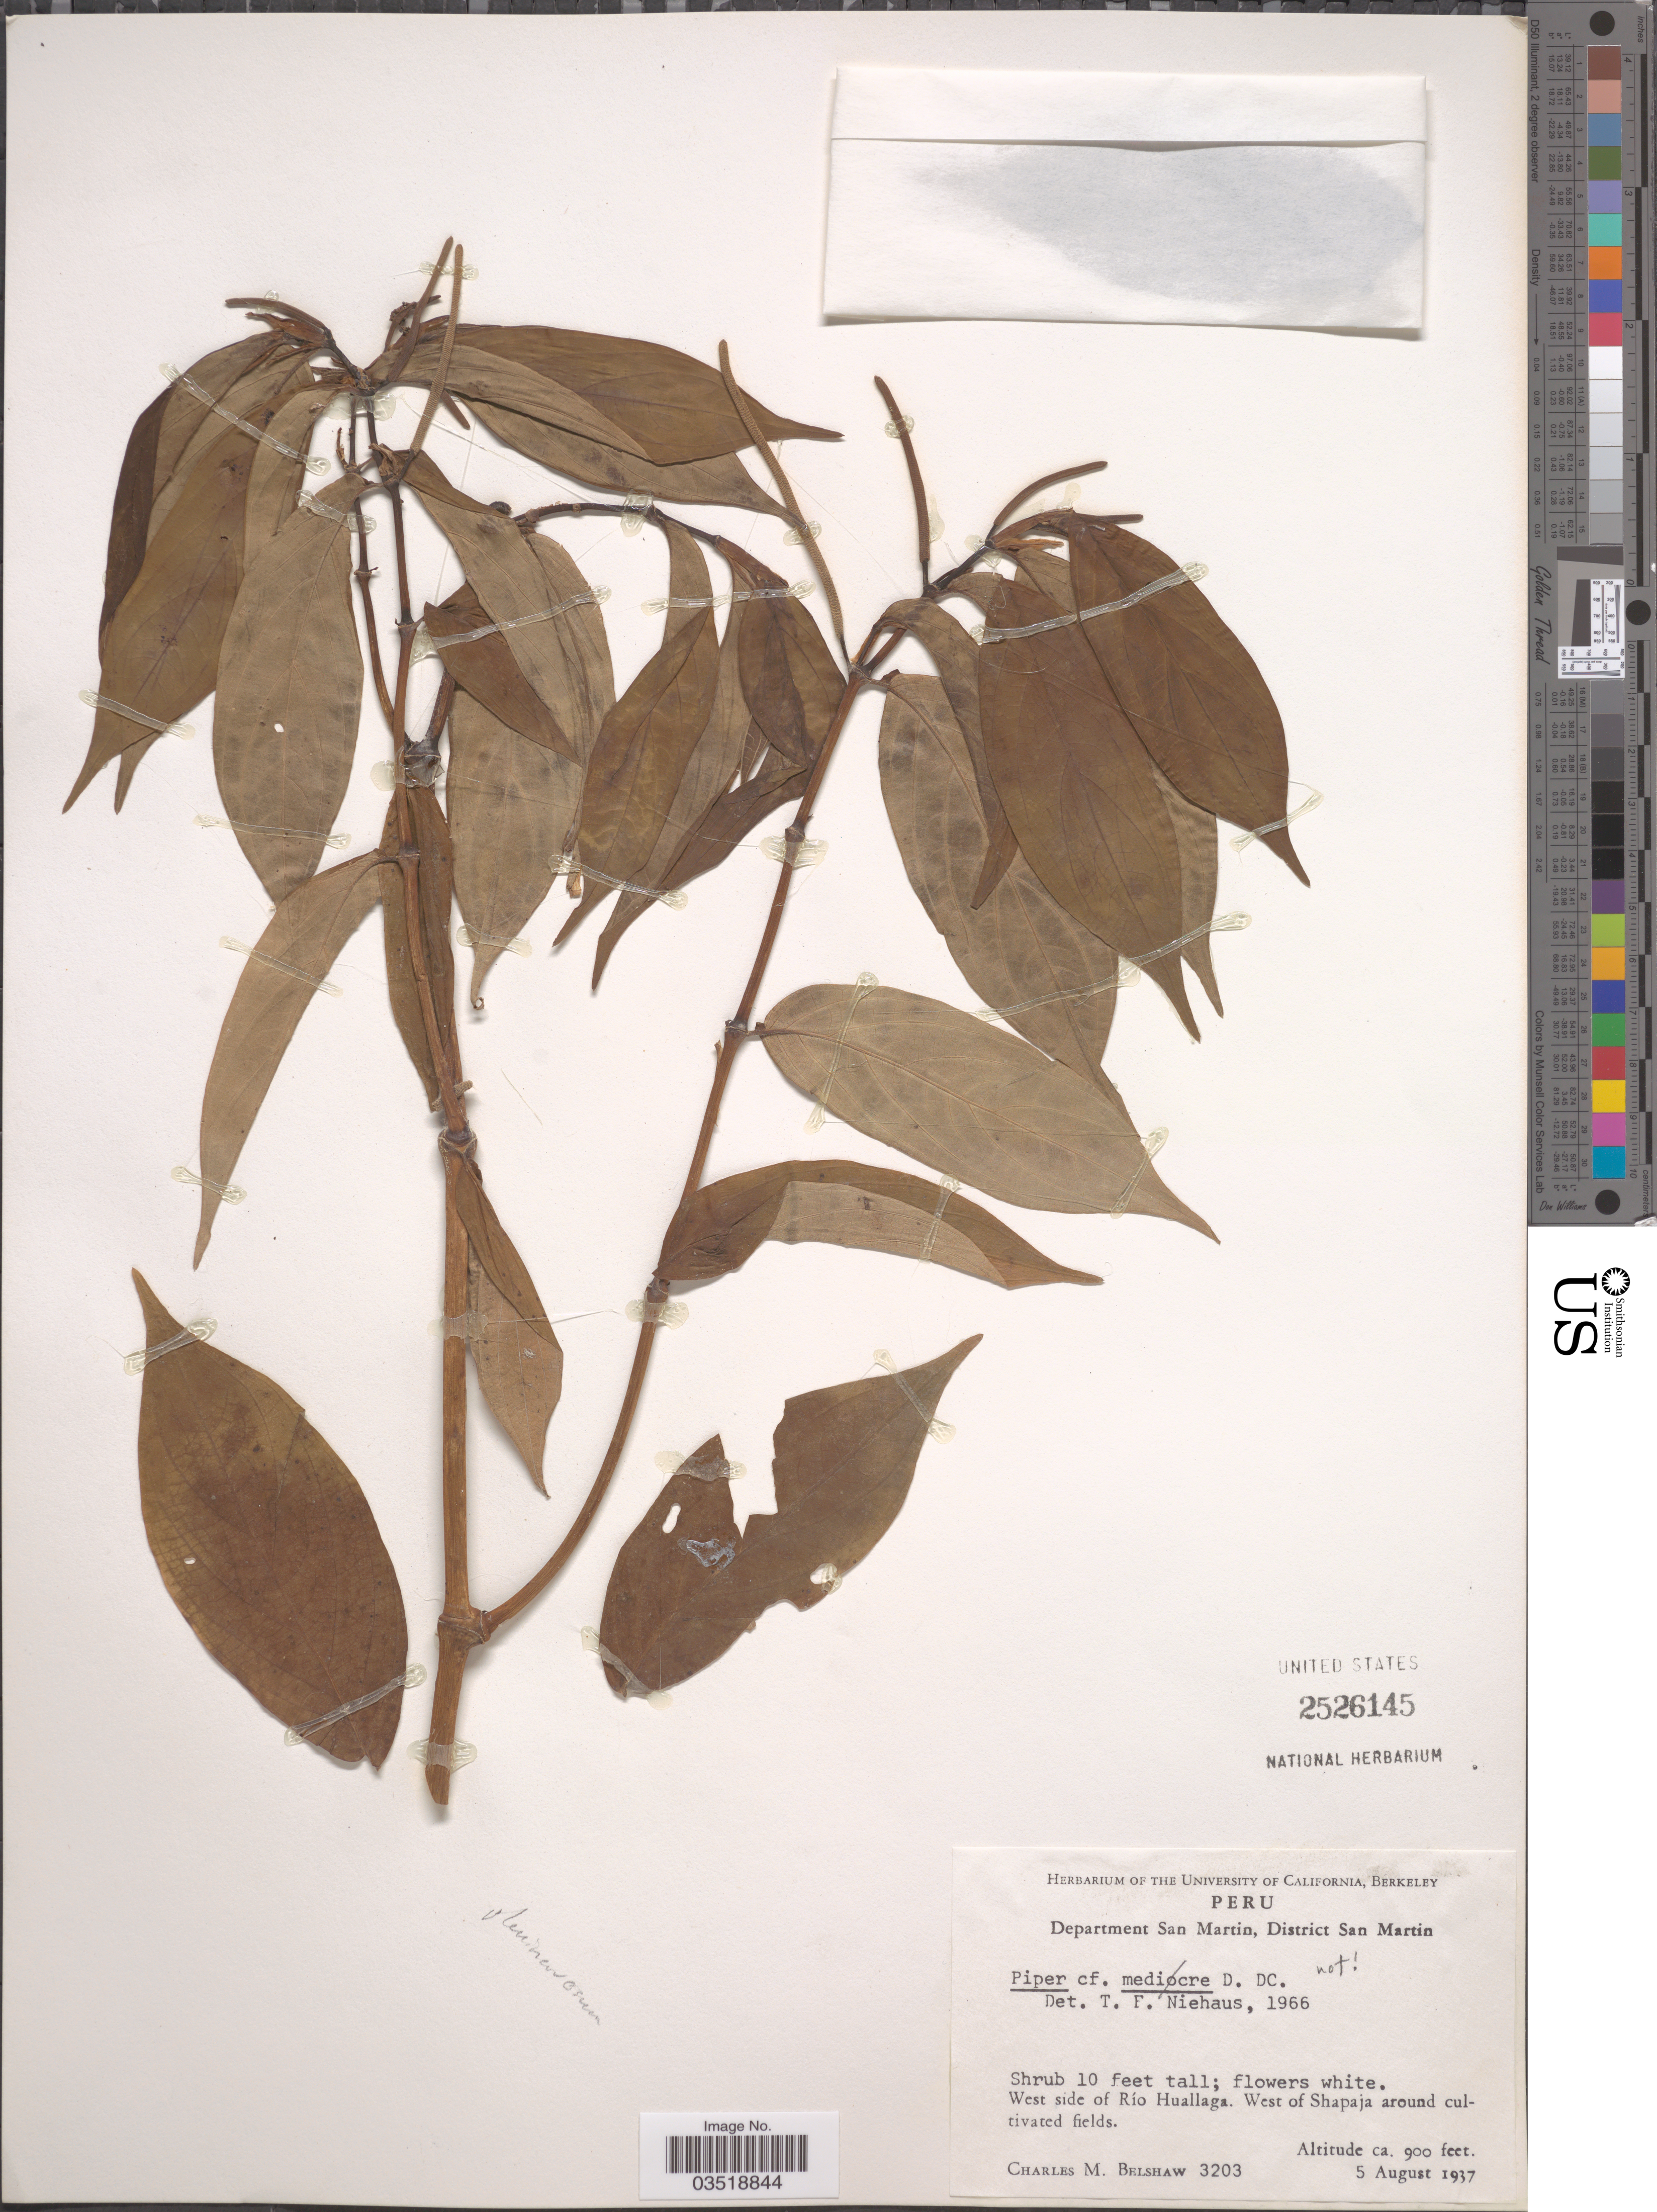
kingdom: Plantae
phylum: Tracheophyta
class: Magnoliopsida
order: Piperales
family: Piperaceae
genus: Piper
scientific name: Piper sp.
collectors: C. Shaw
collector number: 3203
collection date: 1937-08-05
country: Peru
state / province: San Martín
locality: Department San Martin, District San Martin. West side of Río Huallaga. West of Shapaja around cultivated fields.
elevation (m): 274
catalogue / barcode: US 2526145